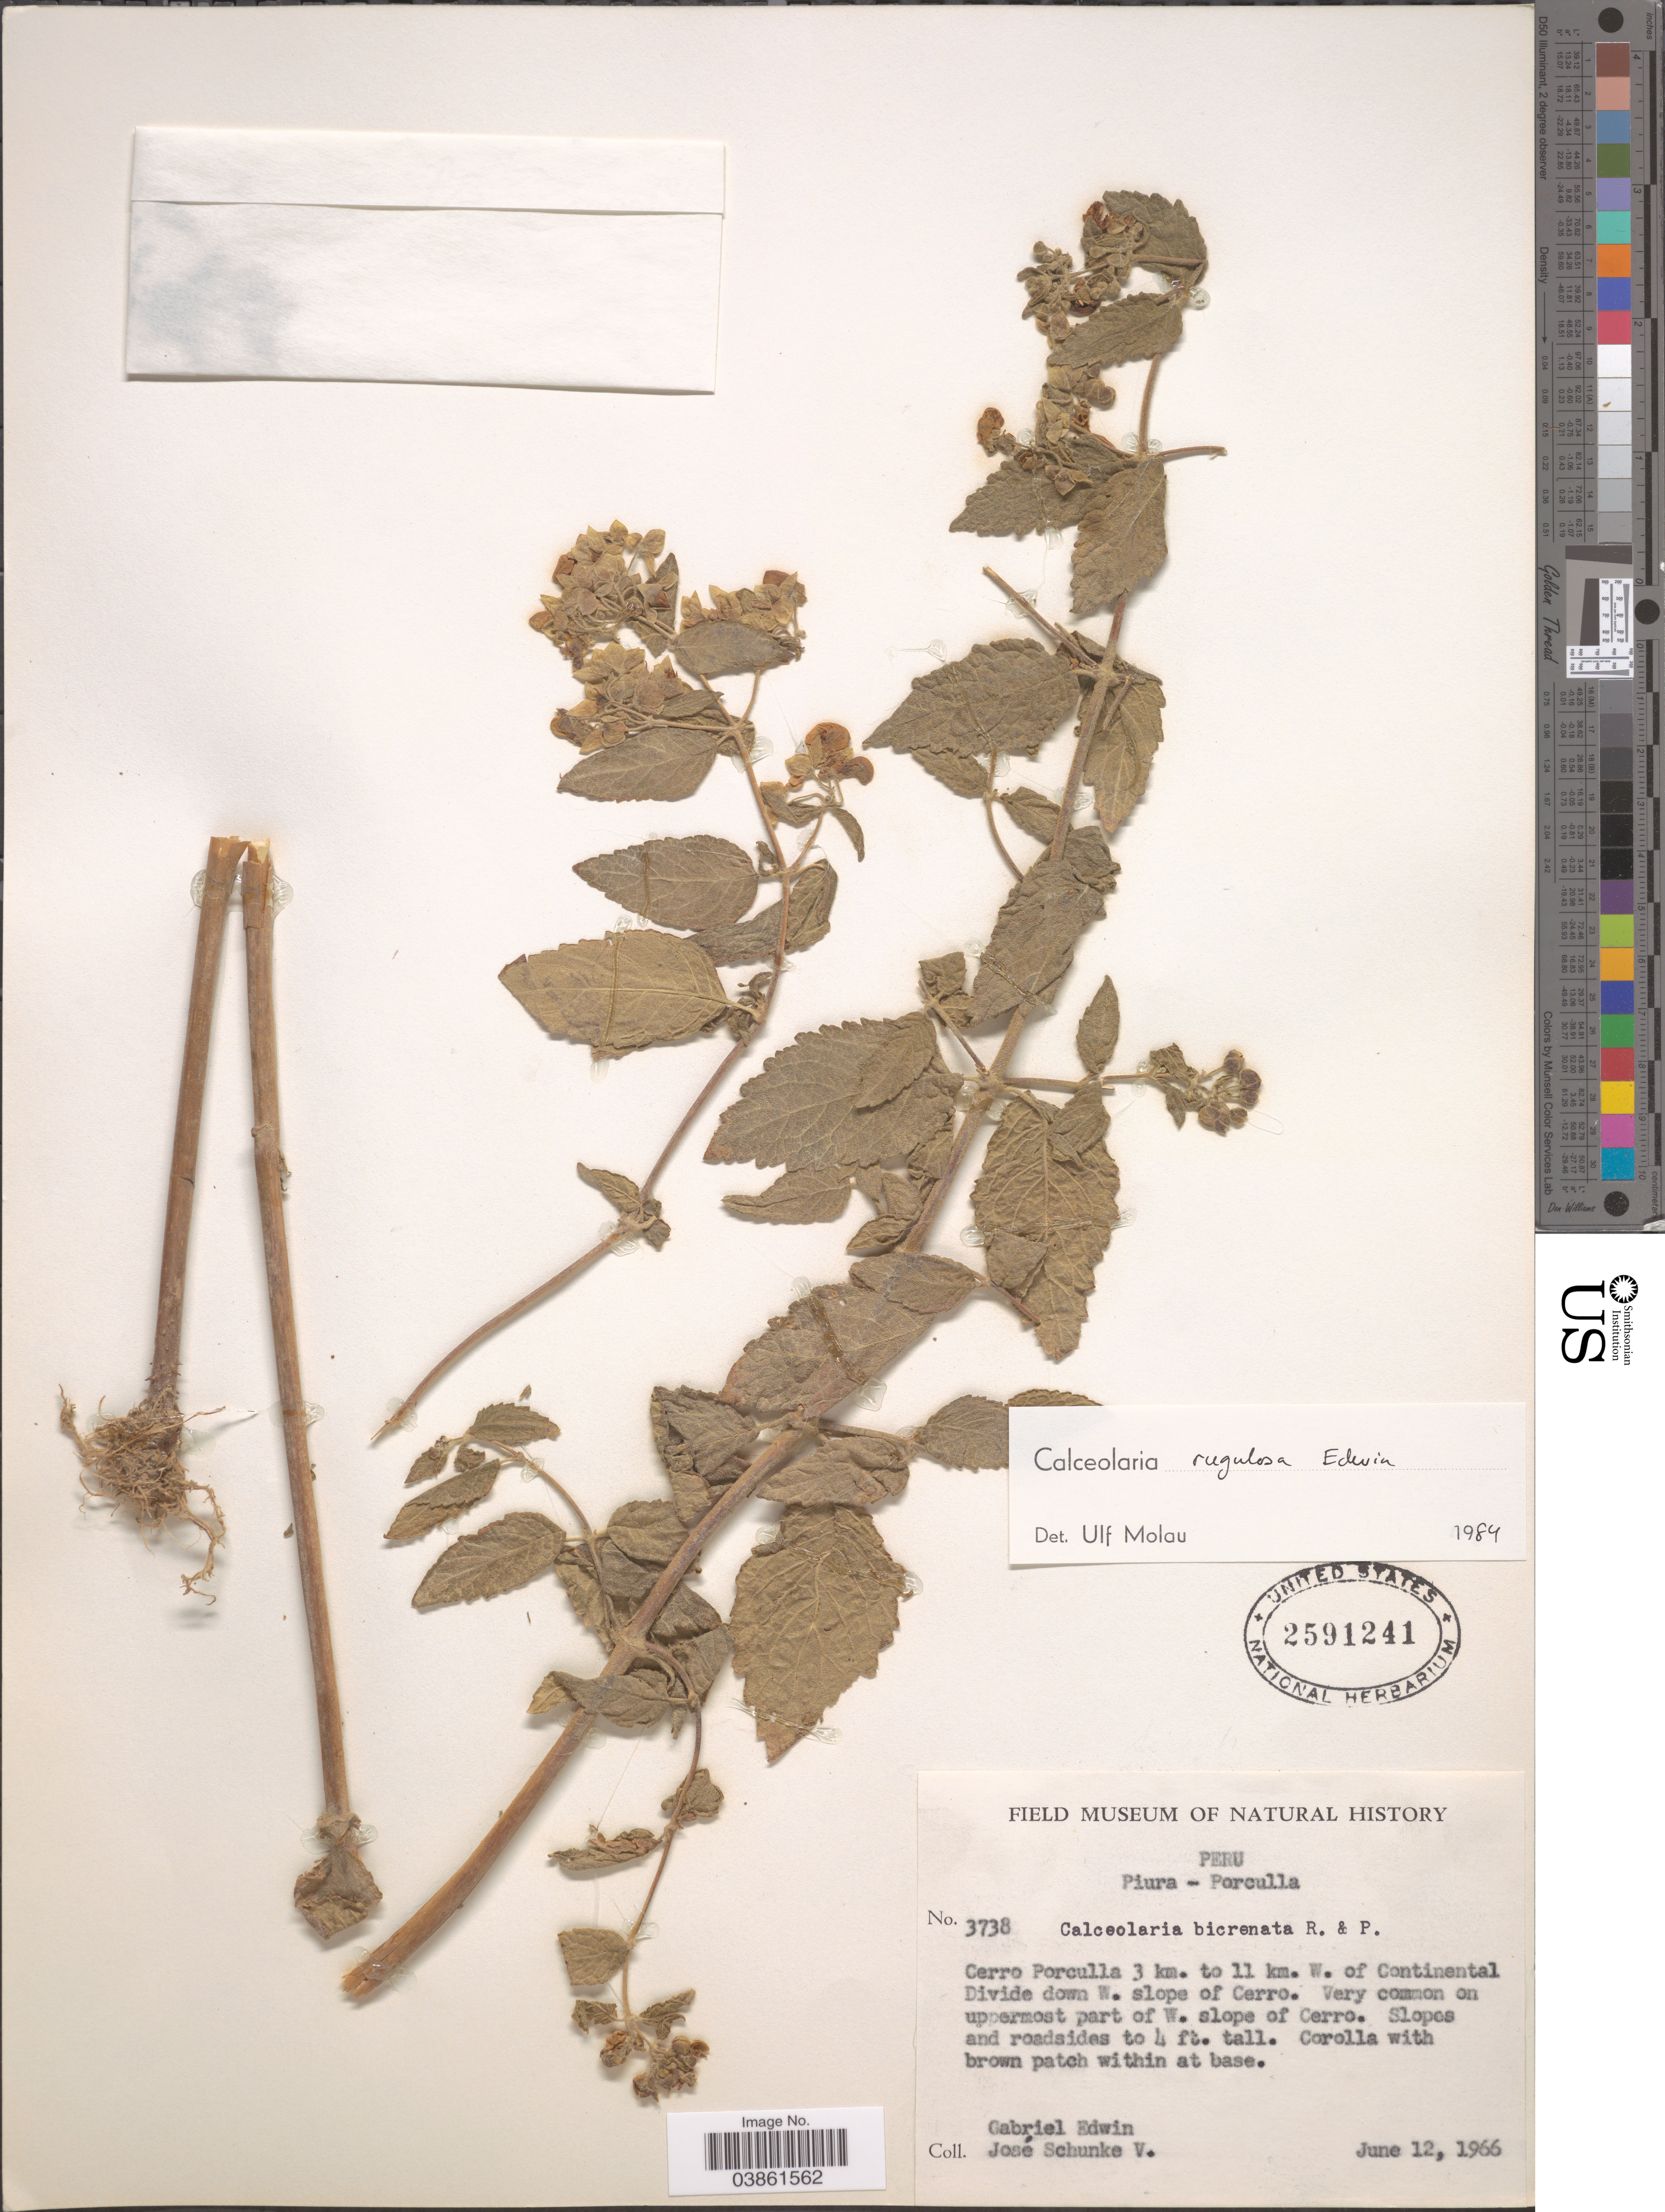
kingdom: Plantae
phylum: Tracheophyta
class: Magnoliopsida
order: Lamiales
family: Calceolariaceae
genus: Calceolaria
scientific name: Calceolaria rugulosa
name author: Edwin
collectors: G. Edwin & J. Schunke Vigo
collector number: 3738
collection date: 1966-06-12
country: Peru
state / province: Piura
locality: Piura - Porculla. Cerro Porculla 3 km. to 11 km. W. of Continental Divide down W. slope of Cerro. Very common on uppermost part of W. slope of Cerro.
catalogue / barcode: US 2591241